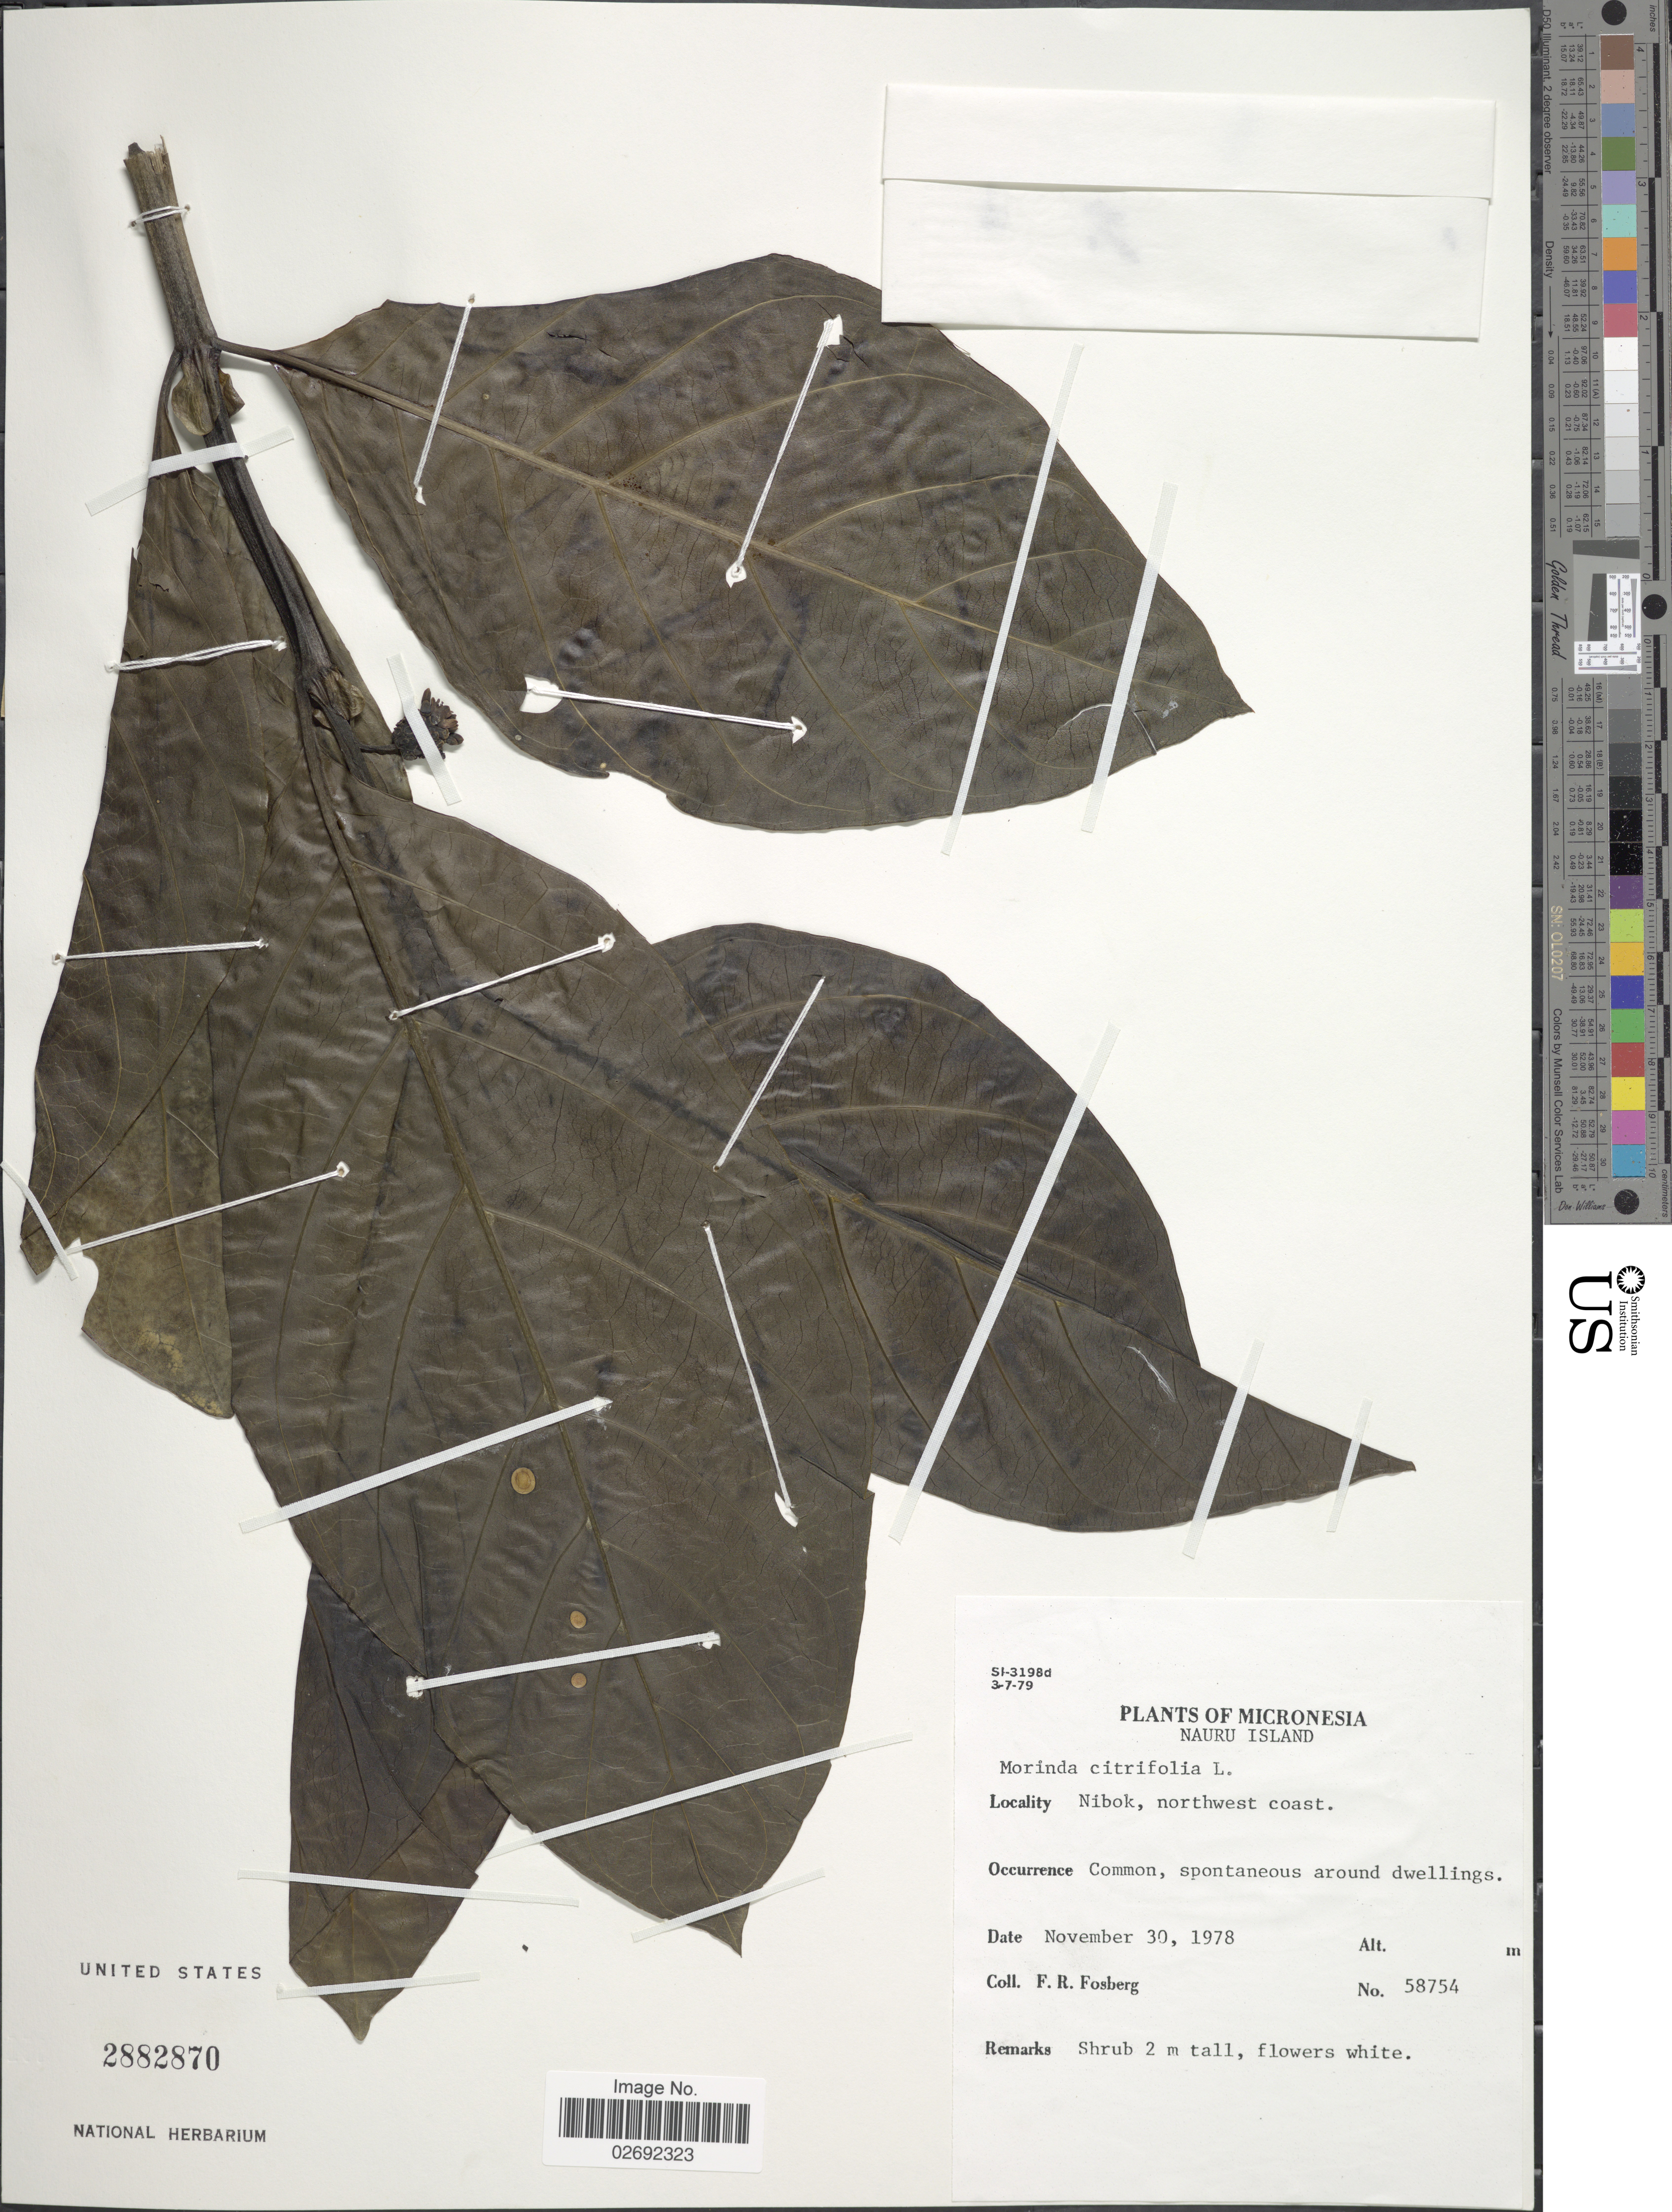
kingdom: Plantae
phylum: Tracheophyta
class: Magnoliopsida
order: Gentianales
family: Rubiaceae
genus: Morinda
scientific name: Morinda citrifolia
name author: L.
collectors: F. R. Fosberg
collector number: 58754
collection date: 1978-11-30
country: Micronesia, Federated States of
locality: Nauru Island. Nibok, northwest coast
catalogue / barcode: US 2882870